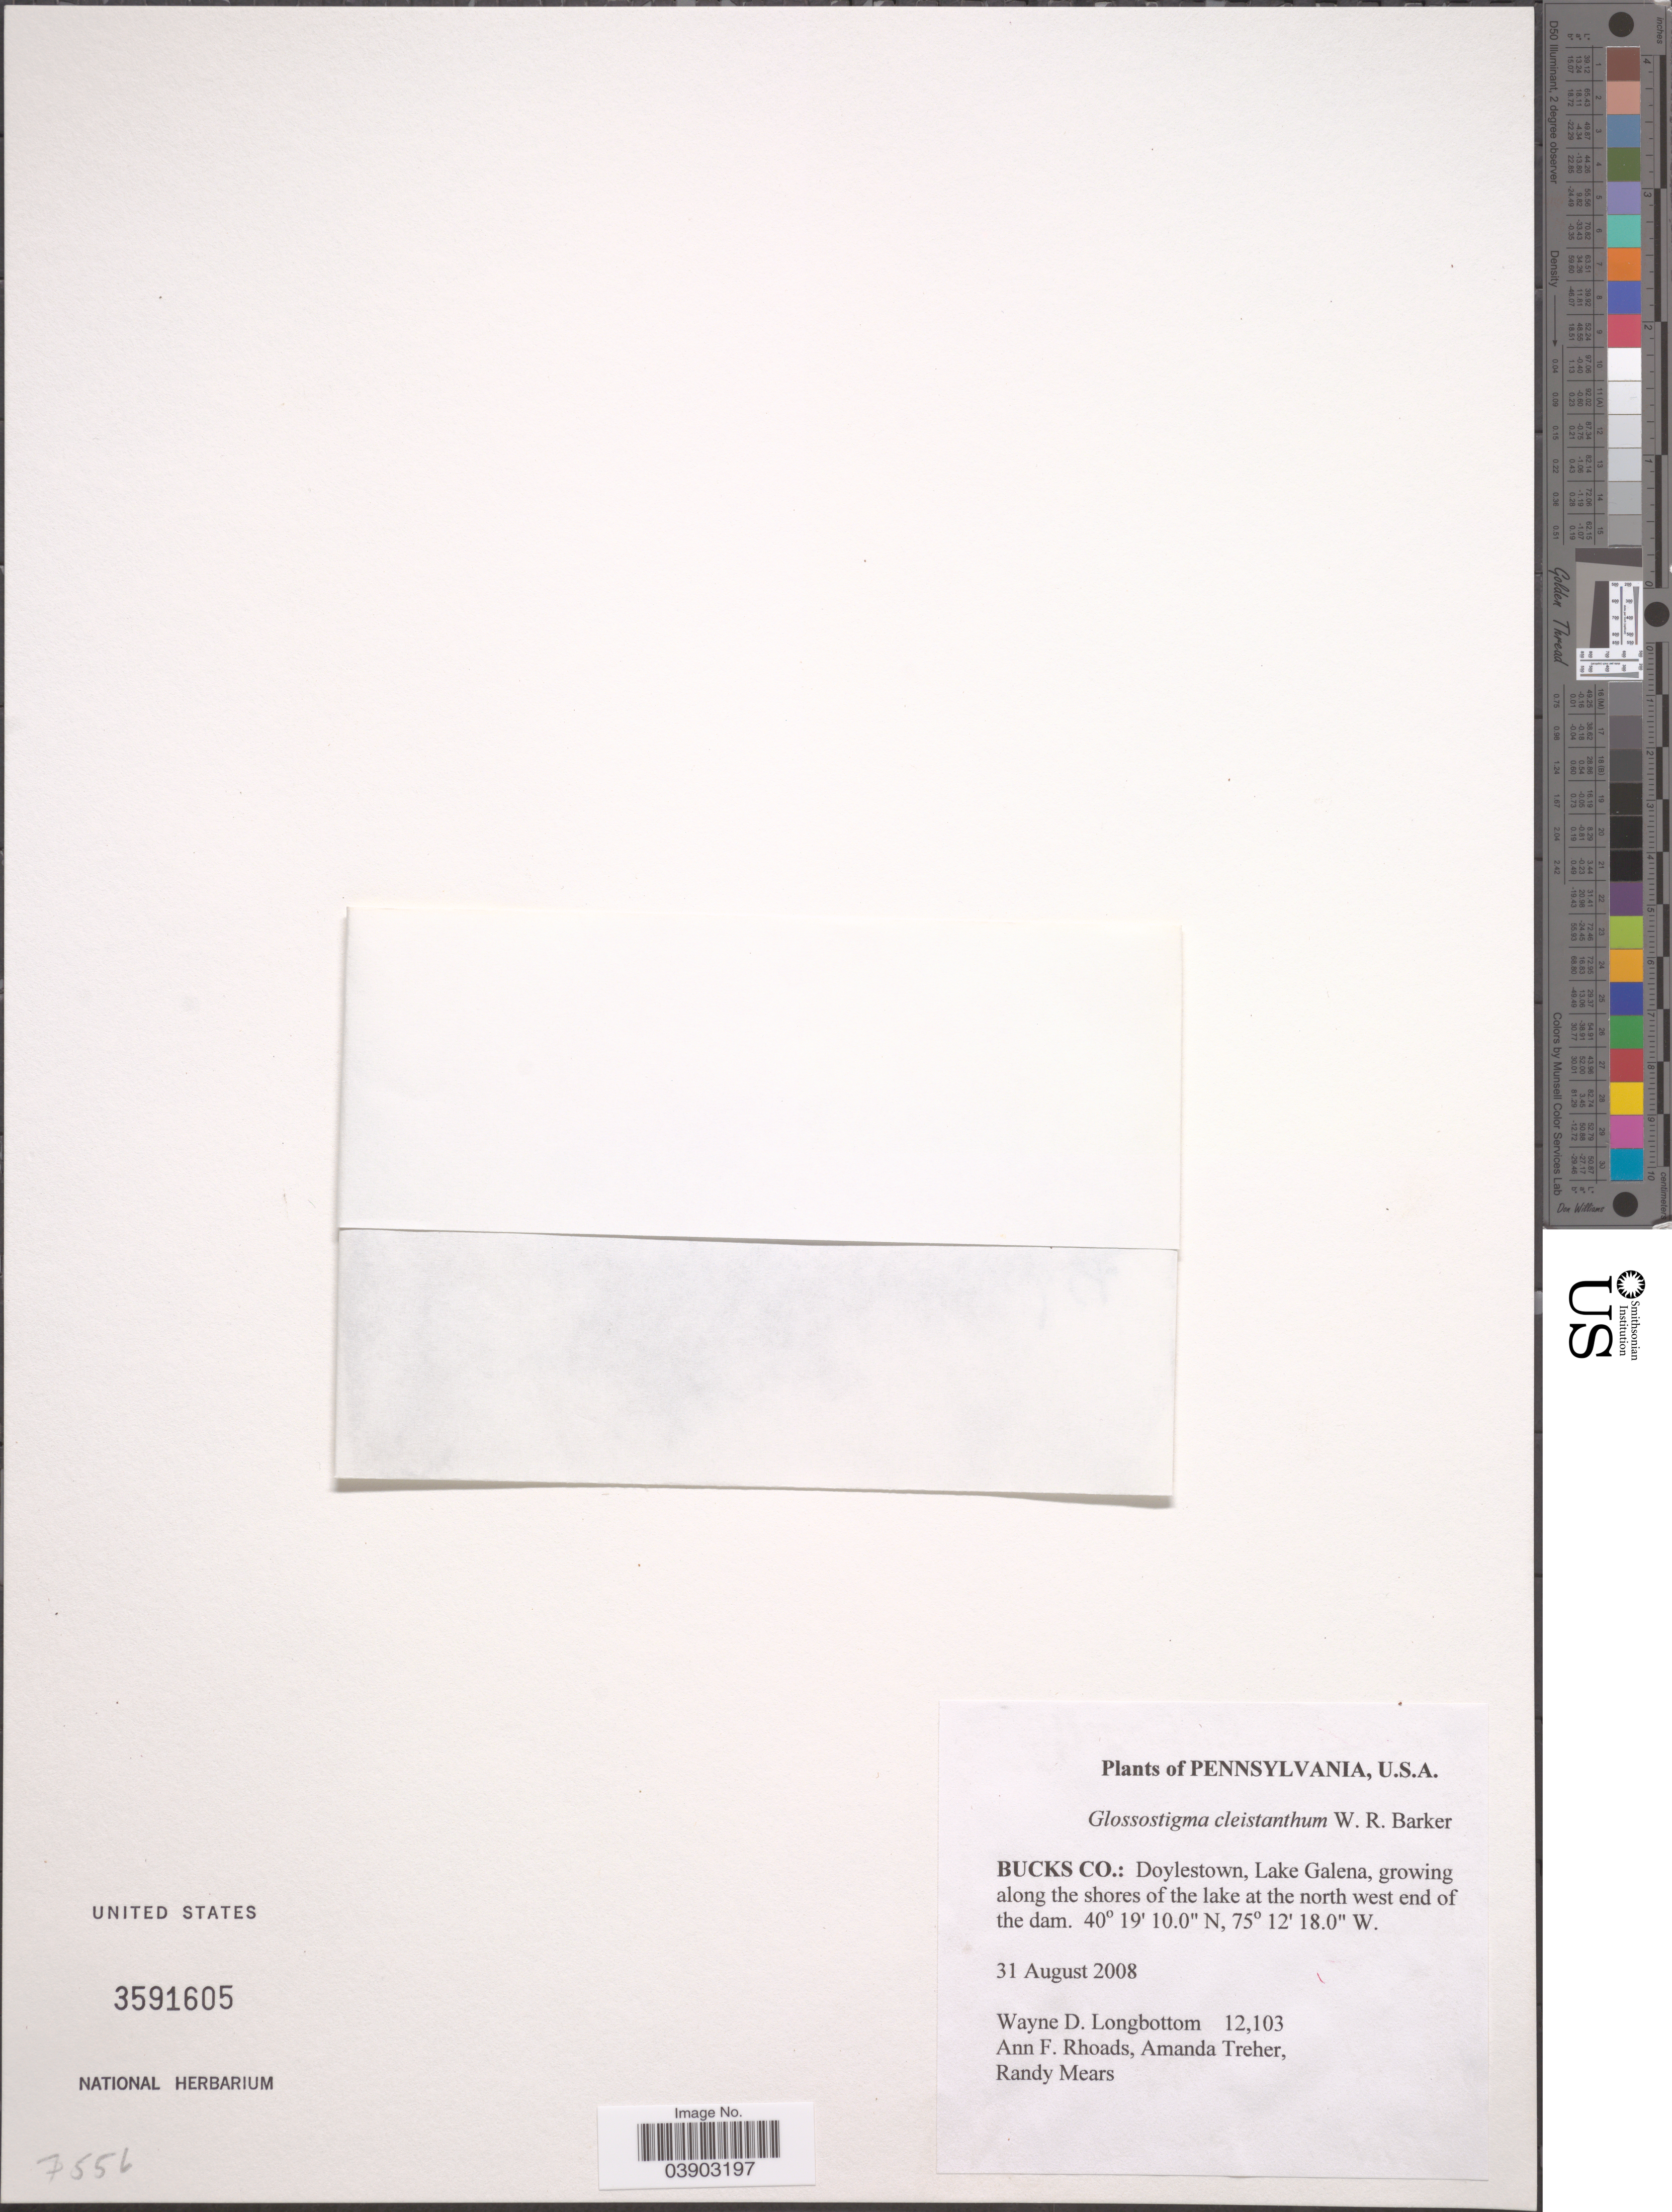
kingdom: Plantae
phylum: Tracheophyta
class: Magnoliopsida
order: Lamiales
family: Phrymaceae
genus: Glossostigma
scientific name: Glossostigma cleistanthum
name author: W.R. Barker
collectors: W. D. Longbottom, A. Rhoads, A. Treher & R. Mears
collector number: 12103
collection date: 2008-08-31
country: United States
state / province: Pennsylvania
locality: Bucks Co.: Doylestown, Lake Galena, growing along the shores of the lake at the north west end of the dam.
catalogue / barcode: US 3591605